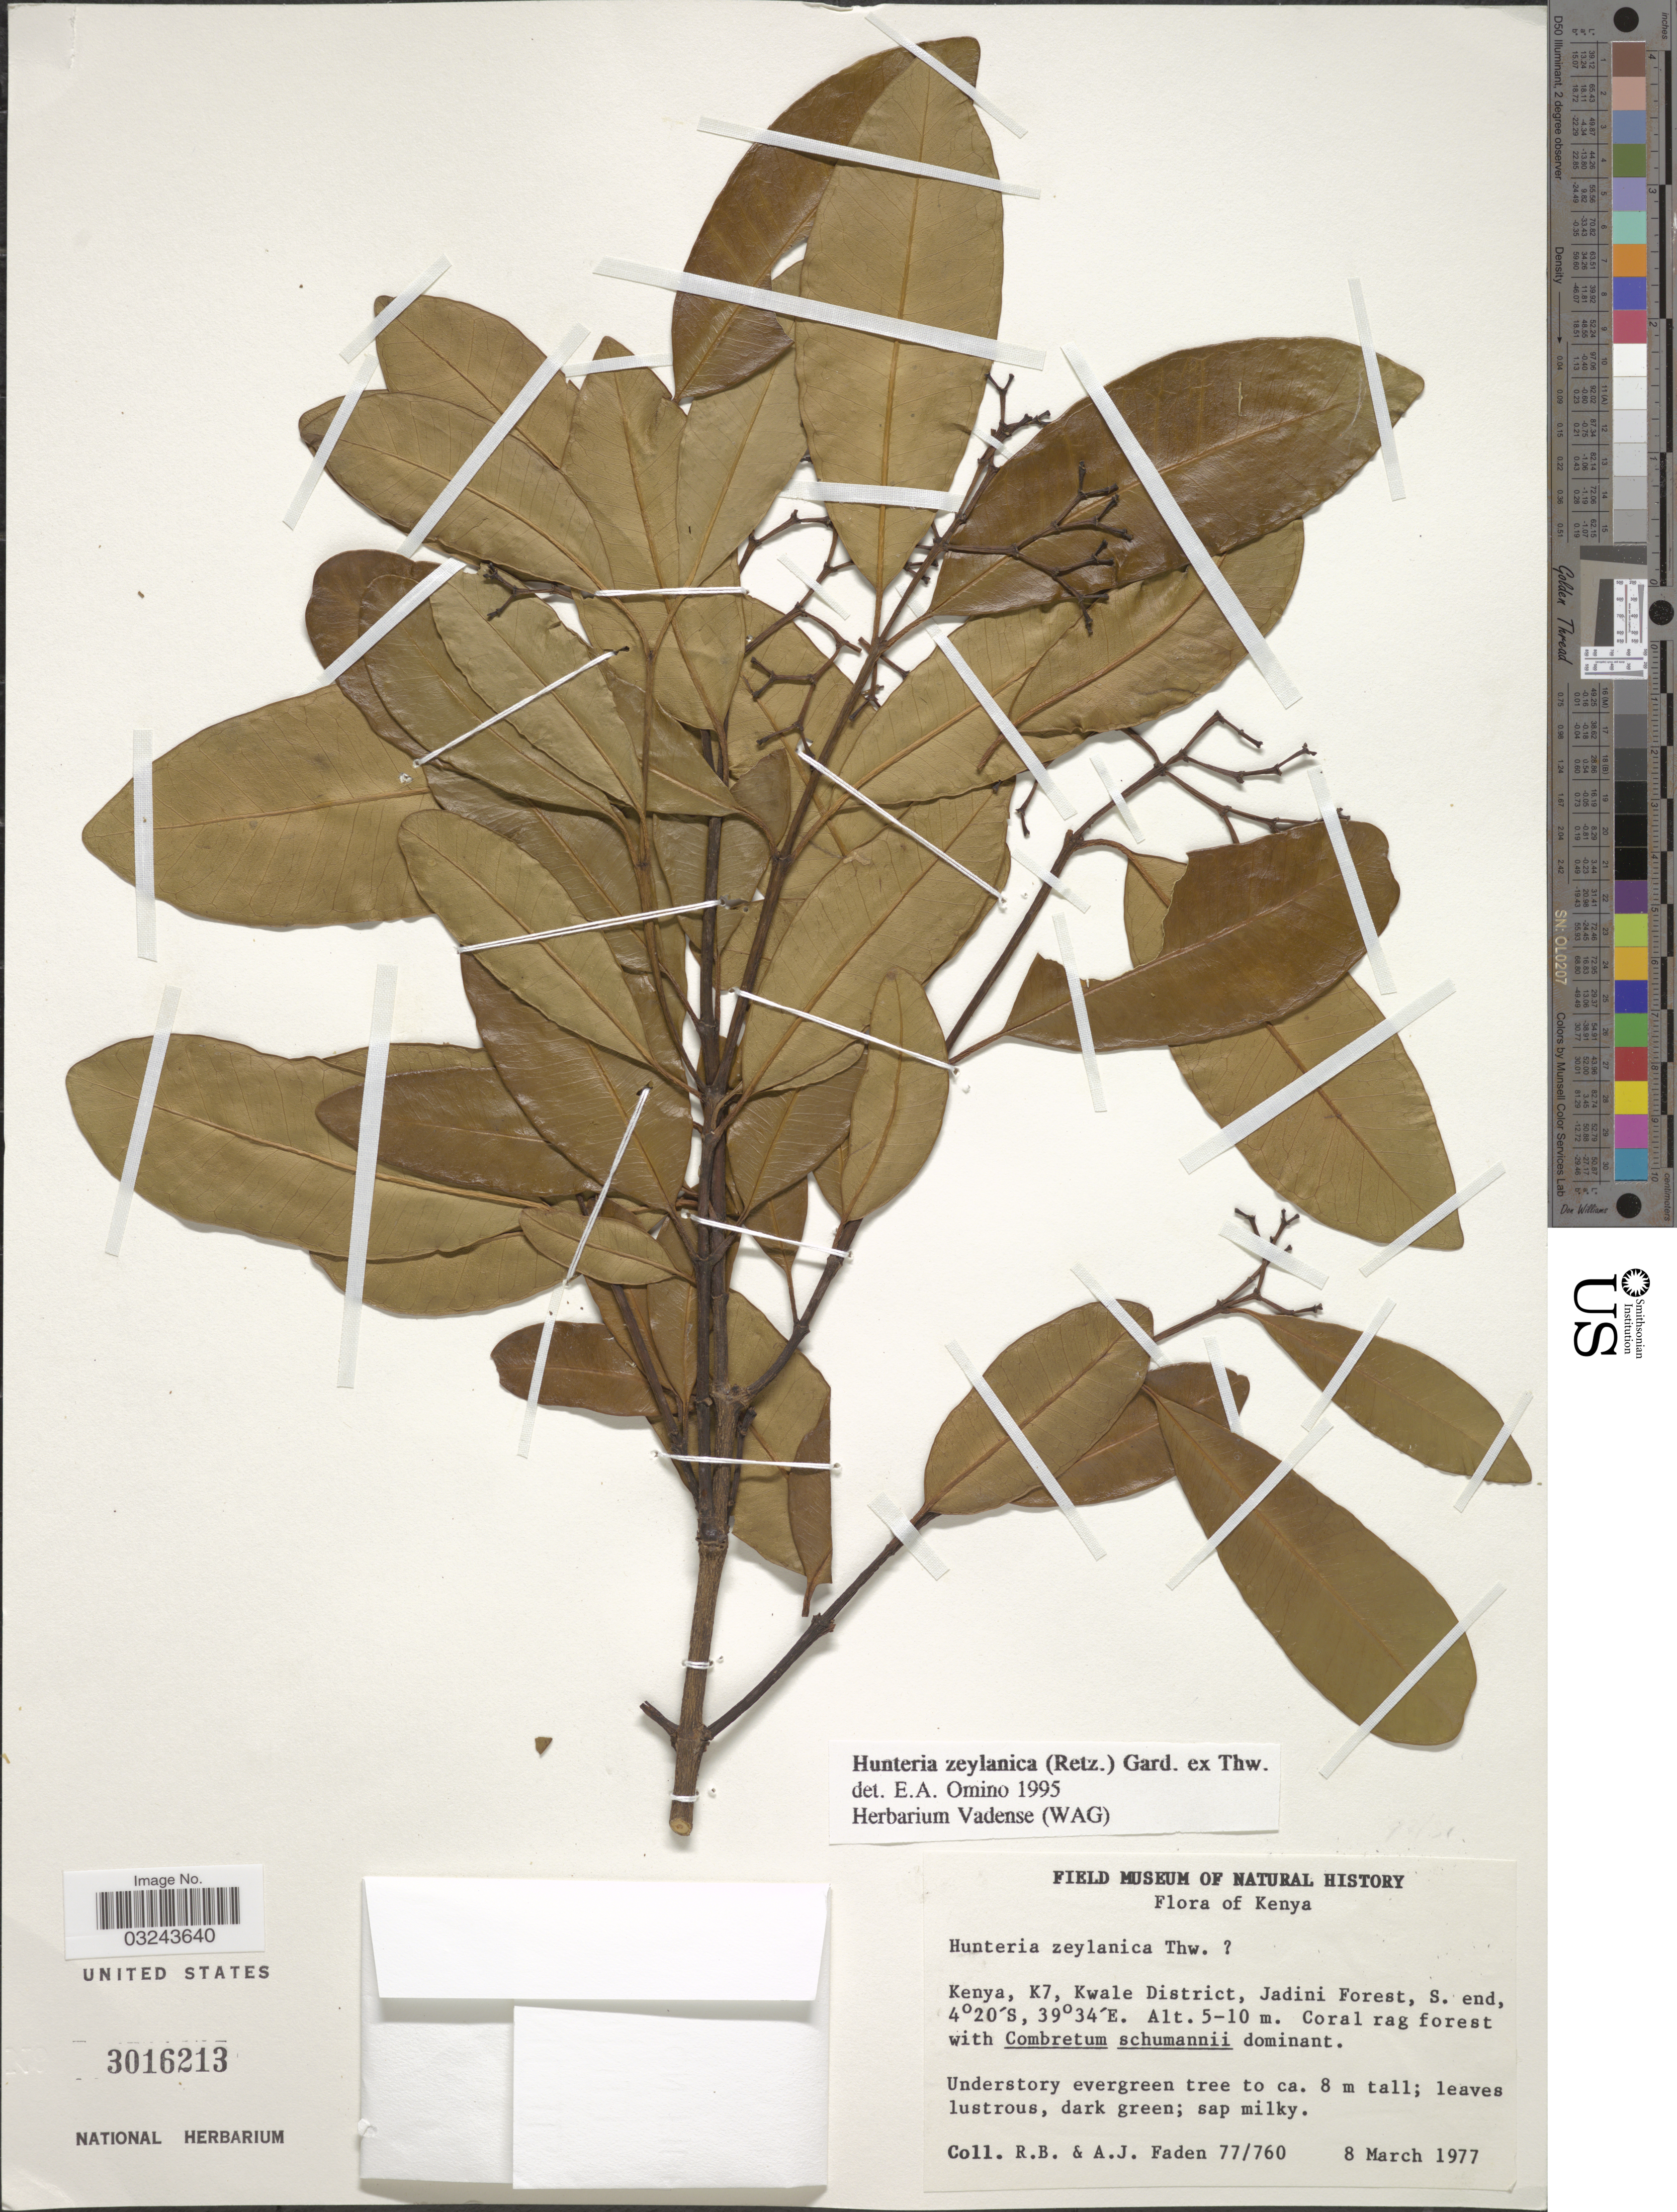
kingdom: Plantae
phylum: Tracheophyta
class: Magnoliopsida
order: Gentianales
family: Apocynaceae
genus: Hunteria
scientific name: Hunteria zeylanica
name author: (Retz.) Gardner ex Thwaites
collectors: R. B. Faden & A. J. Faden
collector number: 77/760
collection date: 1977-03-08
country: Kenya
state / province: Kwale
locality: K7, Kwale District, Jadini Forest, S. end.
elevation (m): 5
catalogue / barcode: US 3016213